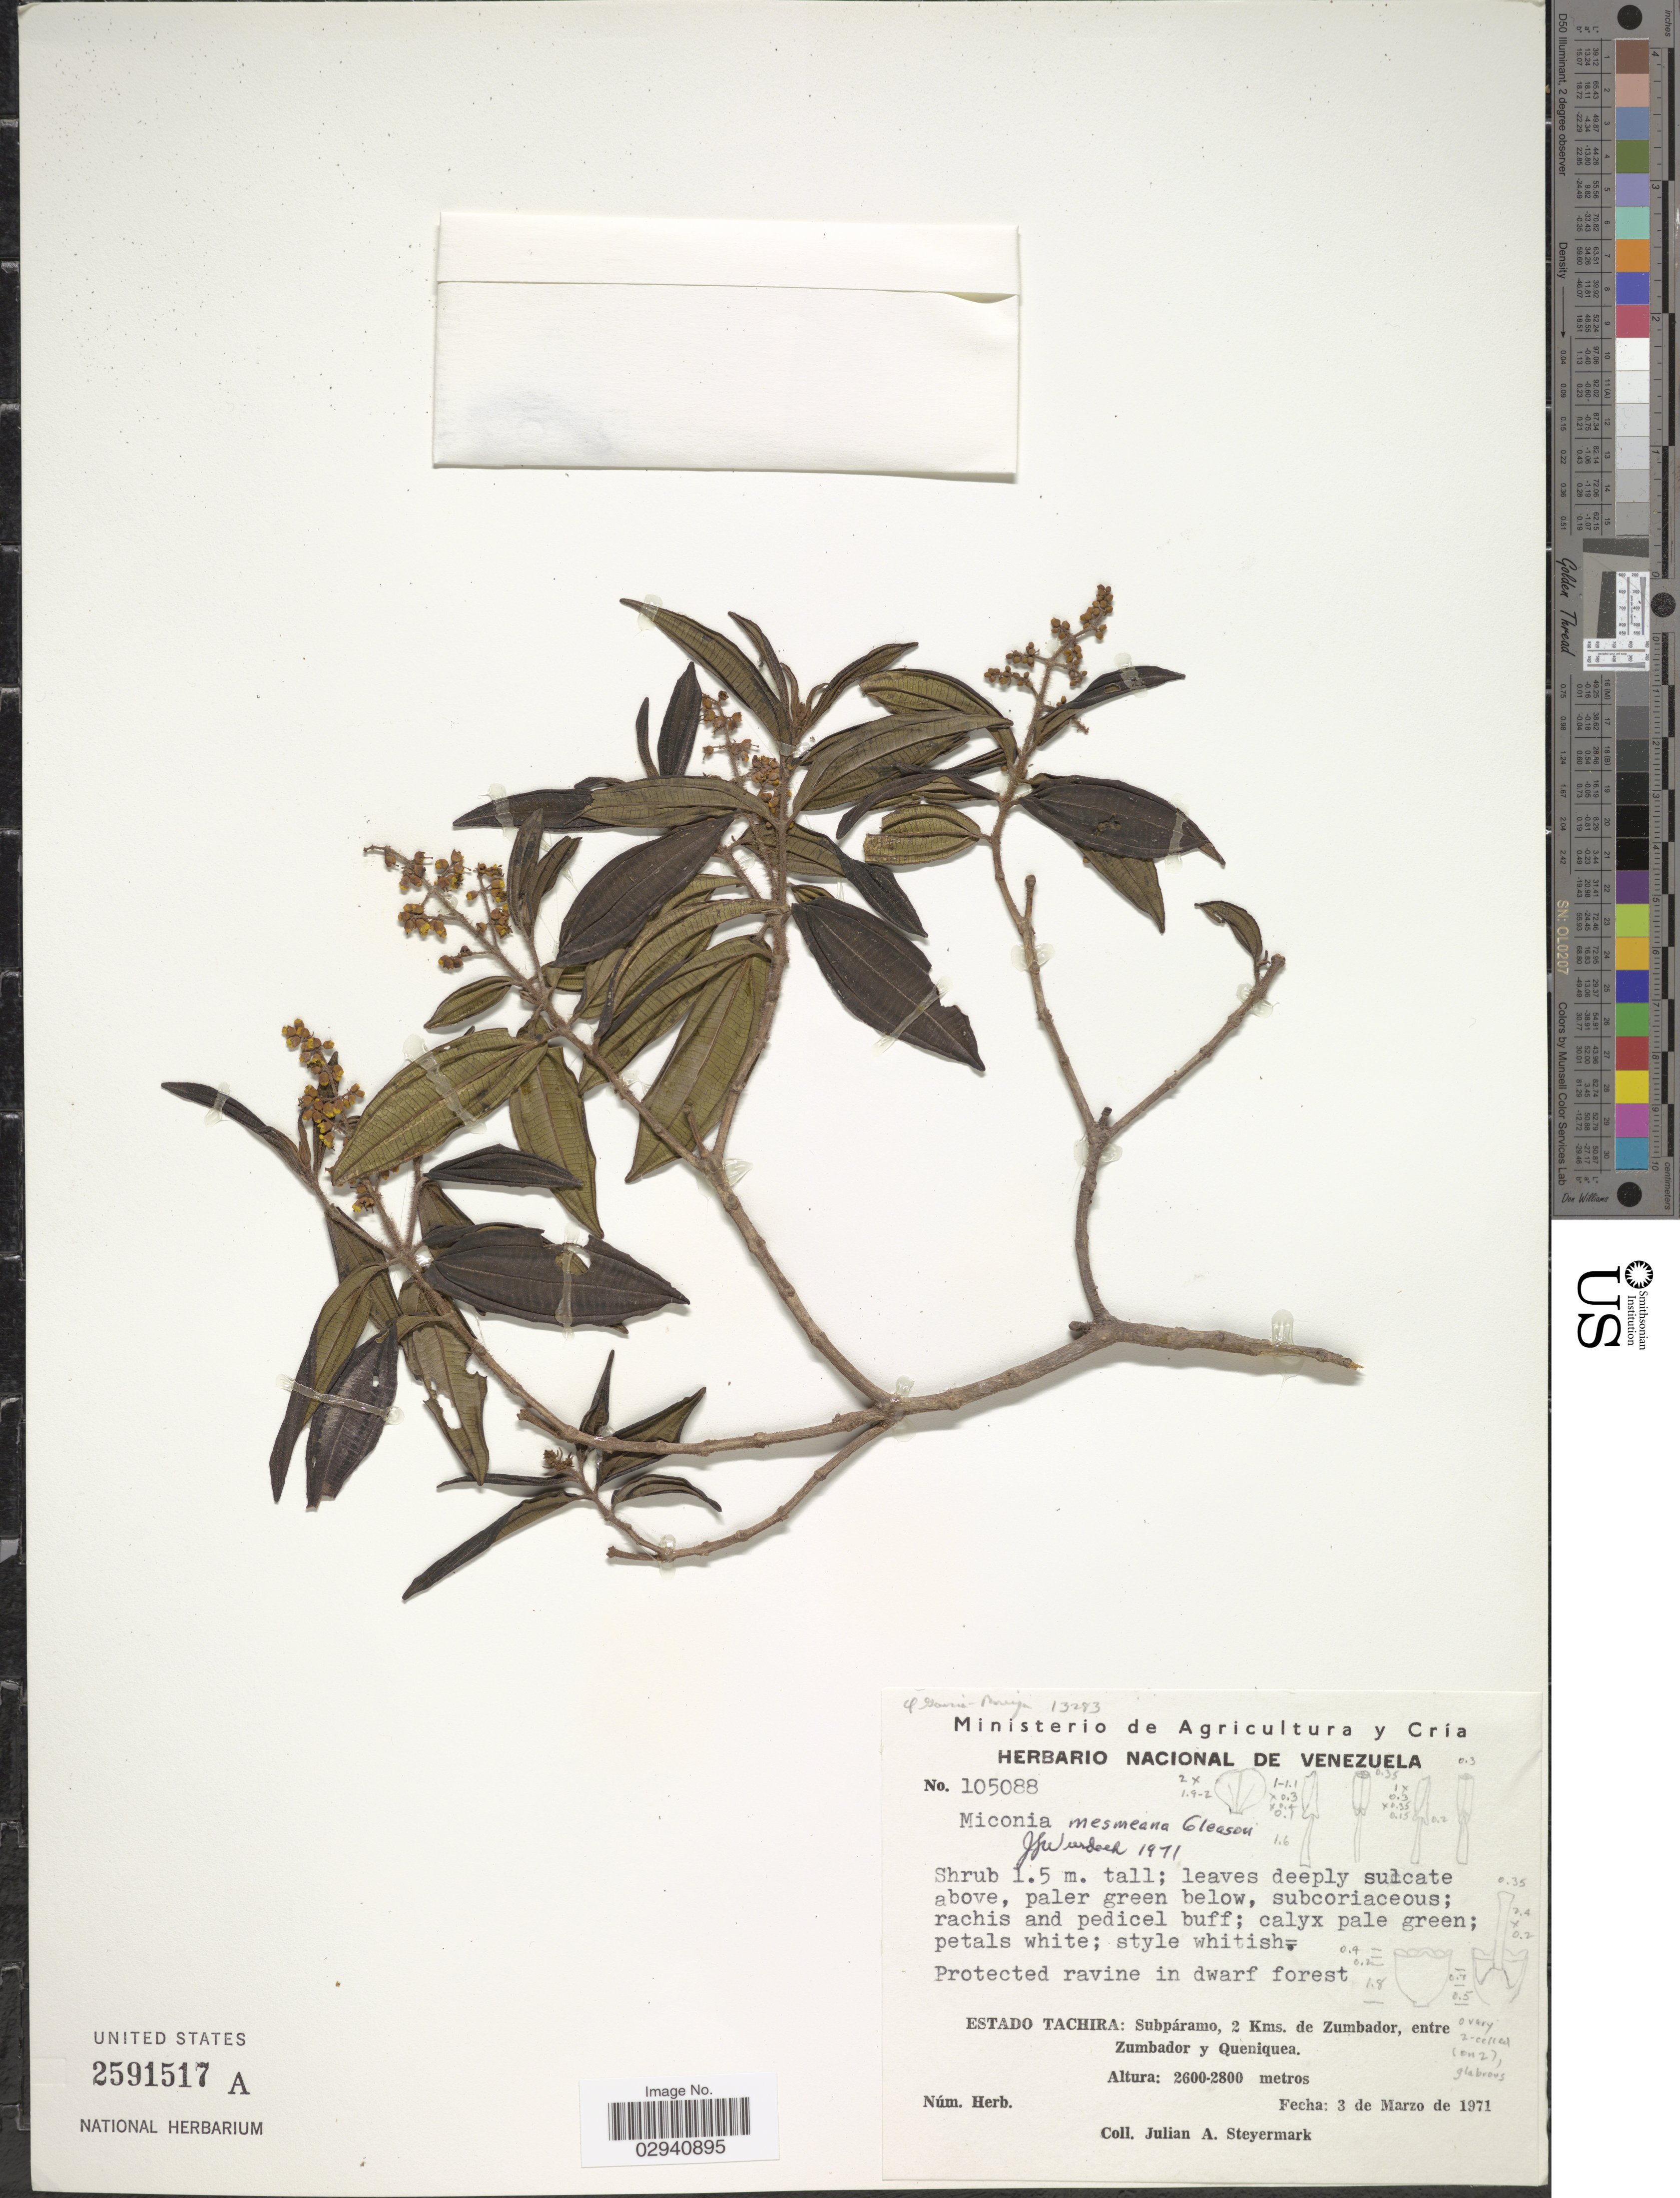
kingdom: Plantae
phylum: Tracheophyta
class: Magnoliopsida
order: Myrtales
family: Melastomataceae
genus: Miconia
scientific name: Miconia mesmeana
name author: Gleason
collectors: J. Steyermark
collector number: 105088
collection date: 1971-03-03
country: Venezuela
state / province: Tachira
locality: Subpáramo, 2 Kms. de Zumbador, entre Zumbador y Queniquea.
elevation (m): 2600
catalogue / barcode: US 2591517A